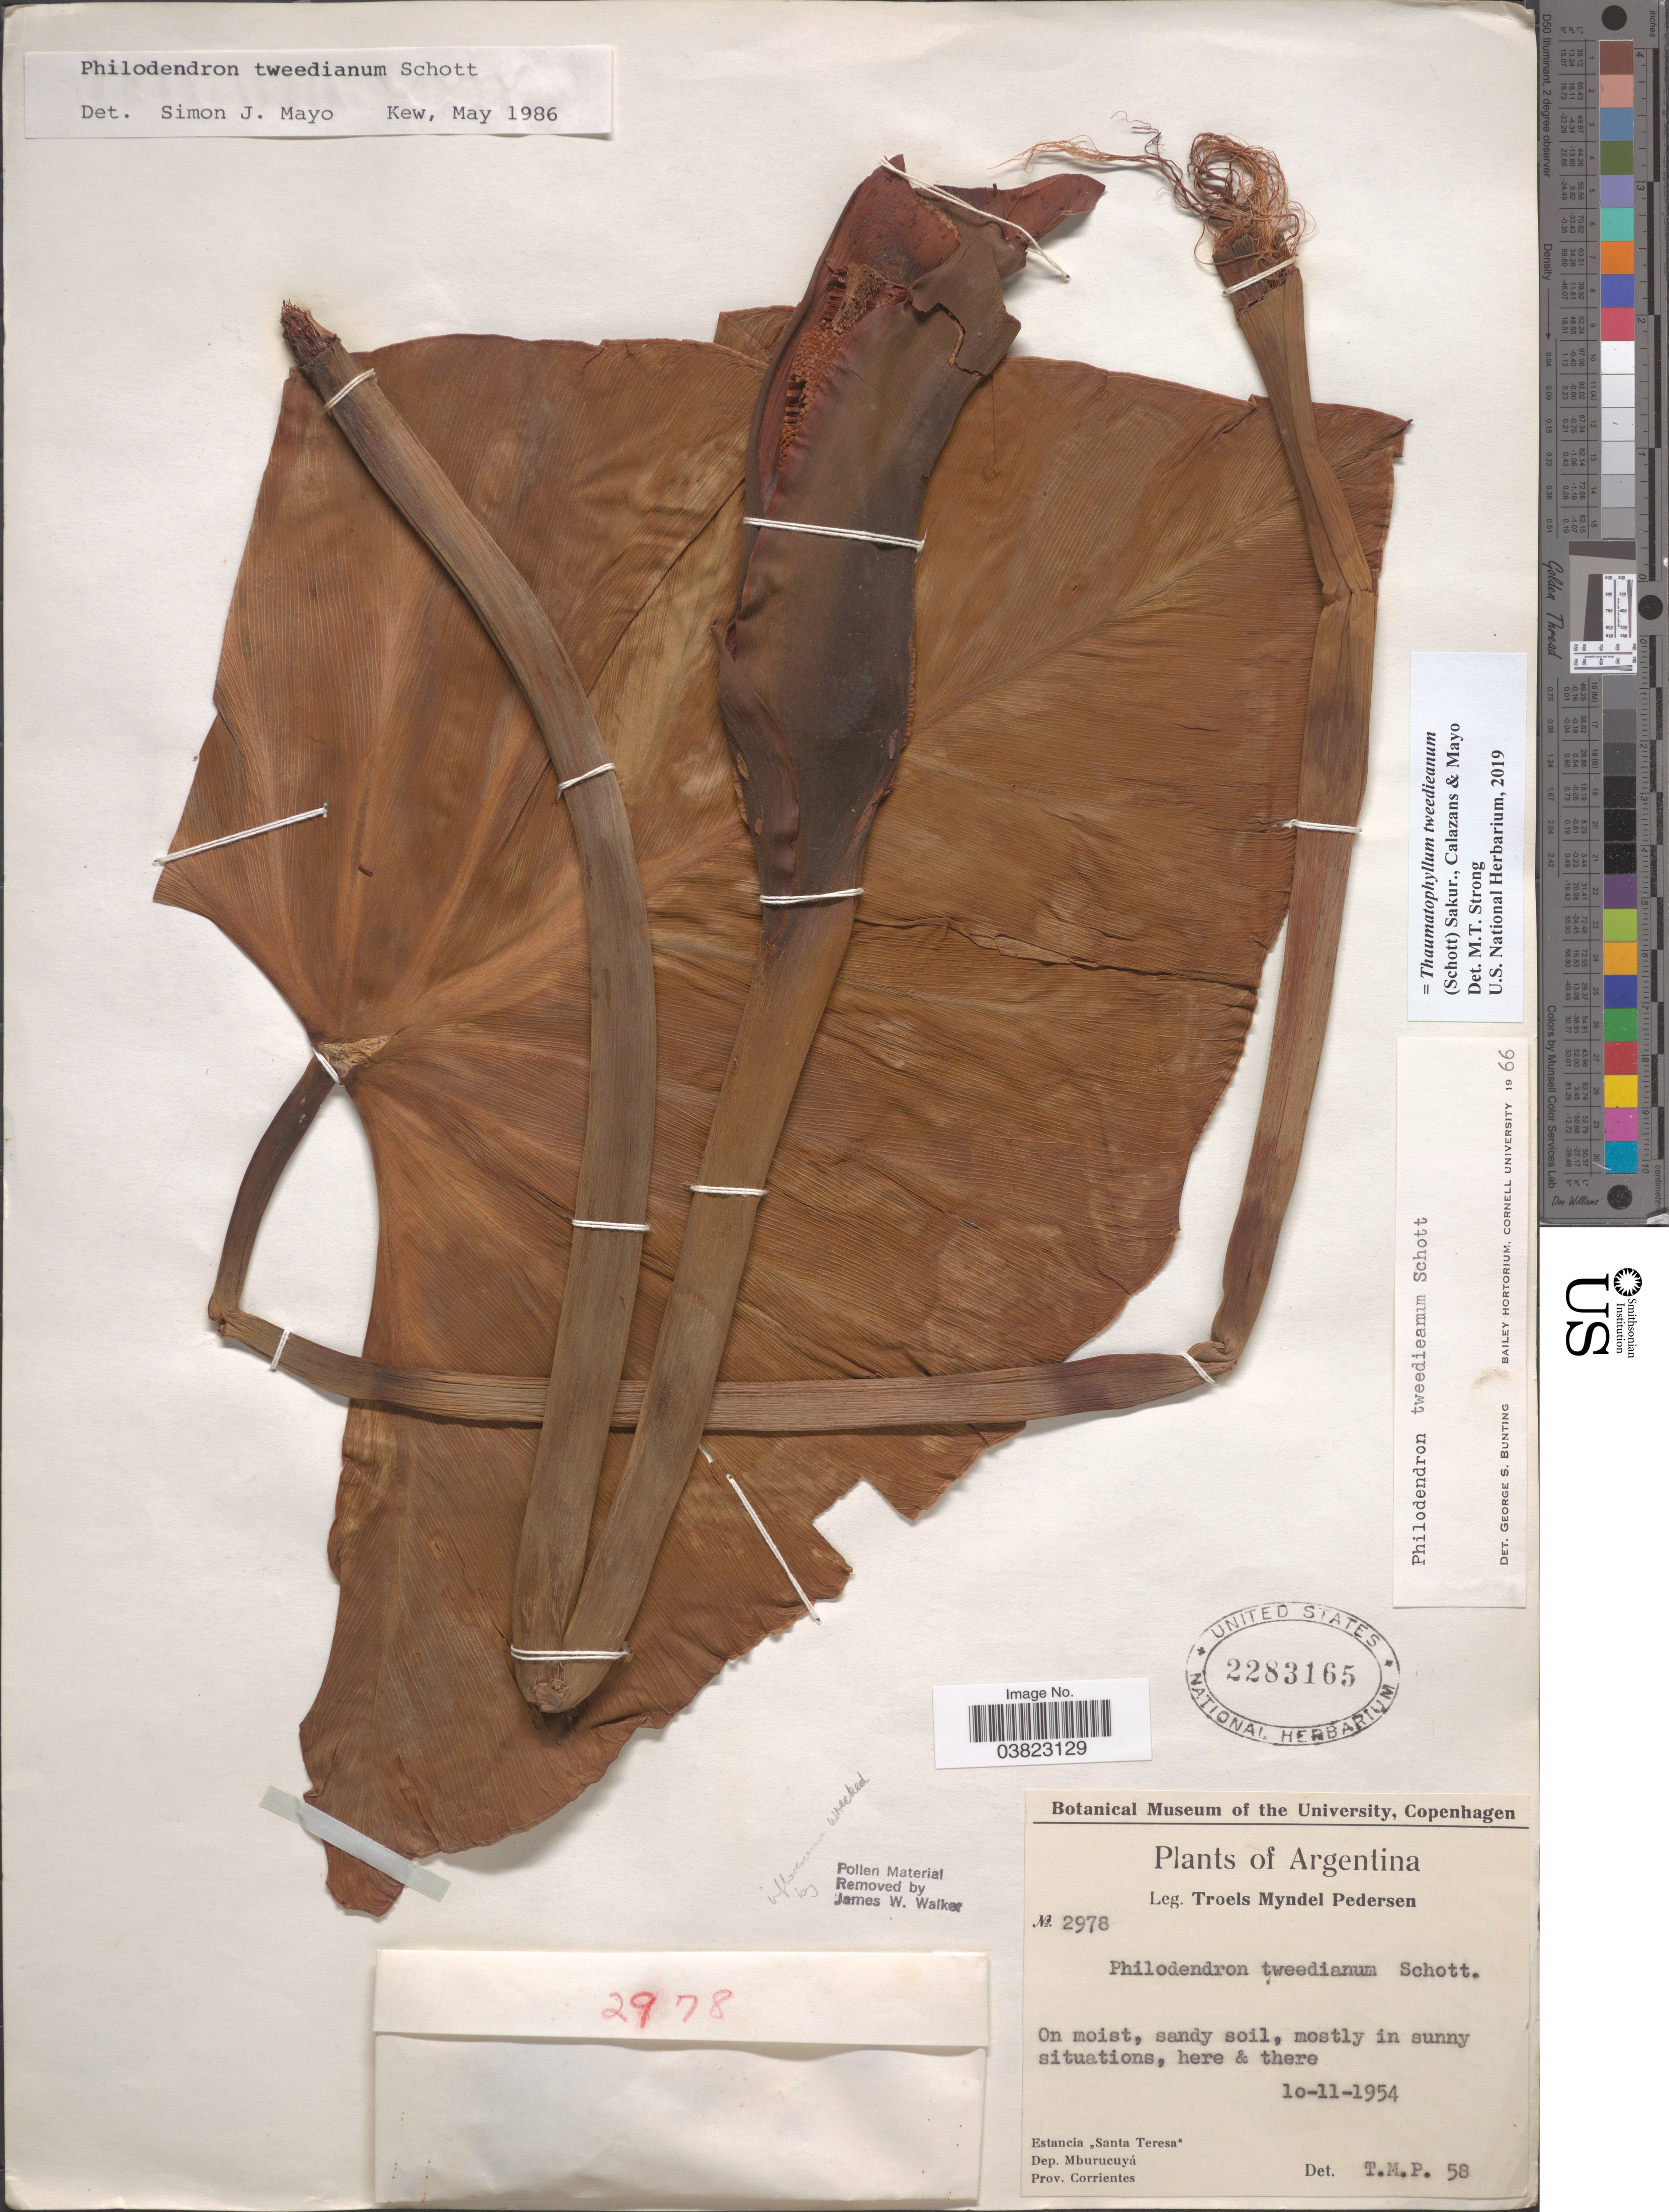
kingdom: Plantae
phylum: Tracheophyta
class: Liliopsida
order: Alismatales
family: Araceae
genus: Thaumatophyllum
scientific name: Thaumatophyllum tweedieanum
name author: (Schott) Sakur. et al.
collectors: T. Pederson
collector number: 2978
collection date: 1954-11-10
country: Argentina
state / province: Corrientes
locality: Estancia ,,Santa Teresa' Dep. Mburucuyá.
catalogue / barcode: US 2283165